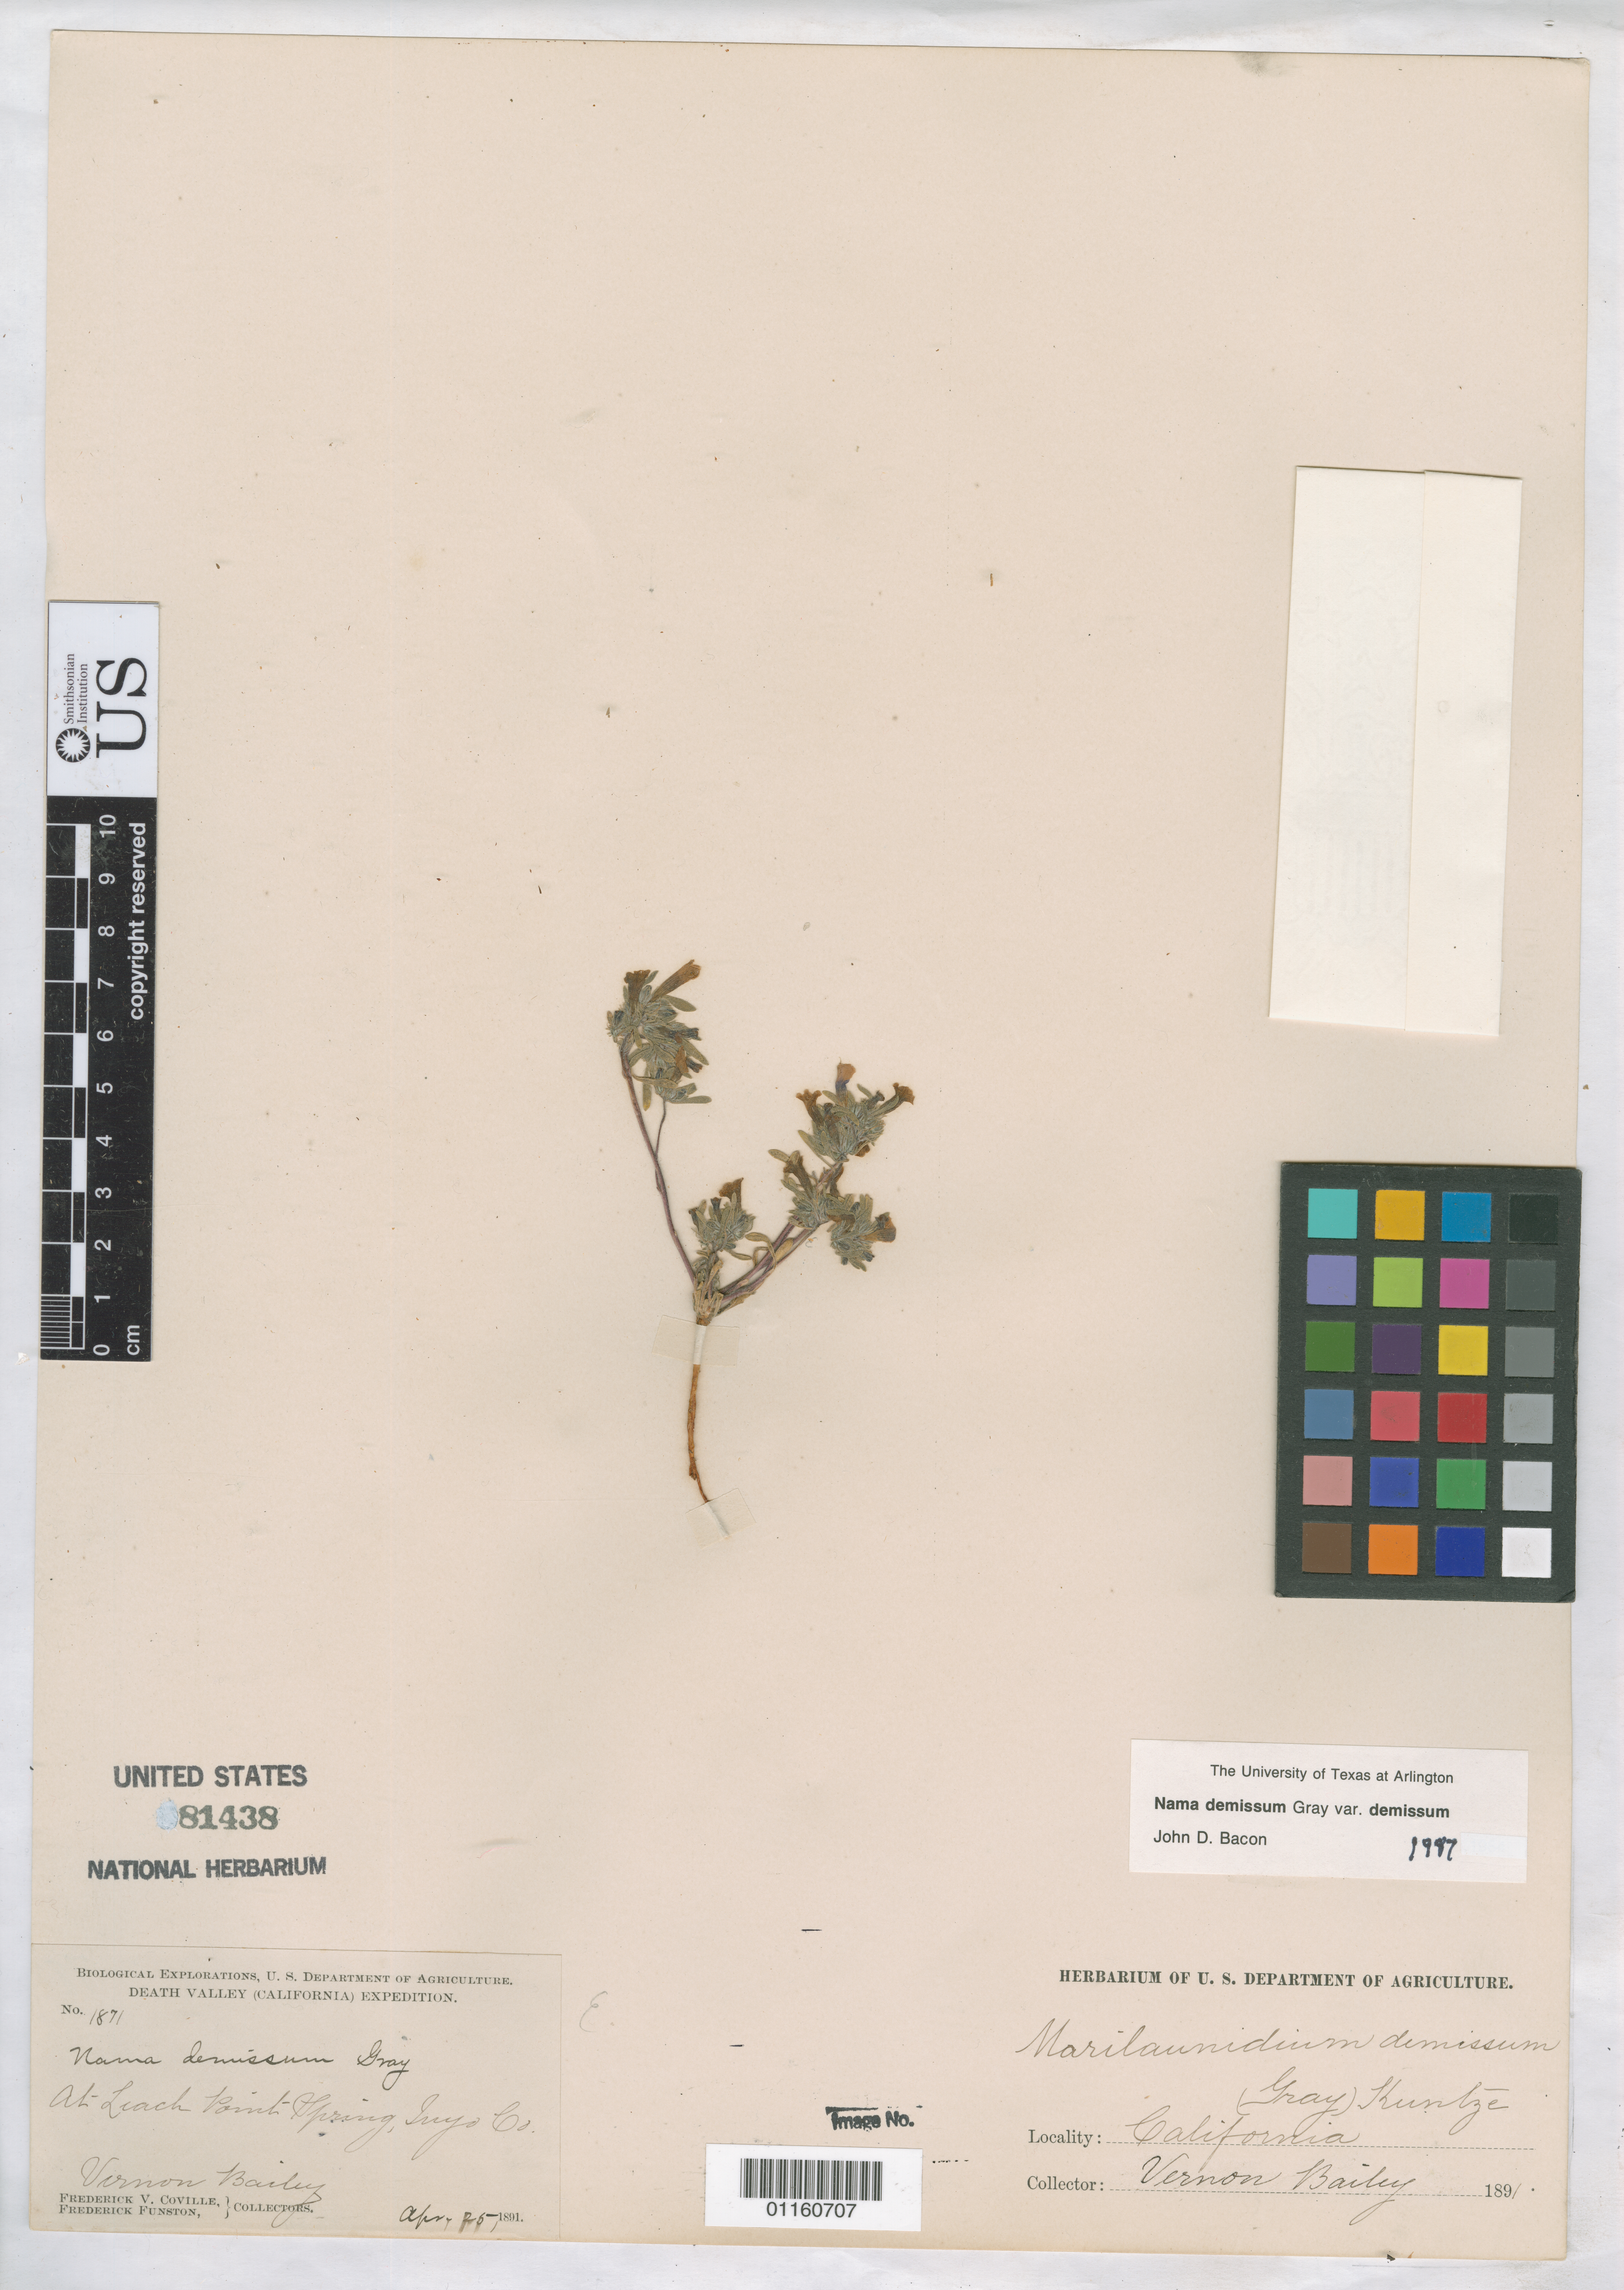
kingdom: Plantae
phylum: Tracheophyta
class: Magnoliopsida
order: Boraginales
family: Namaceae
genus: Nama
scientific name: Nama demissum var. demissum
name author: A. Gray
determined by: Bacon, J. D.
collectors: F. V. Coville, F. Funston & V. O. Bailey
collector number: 1871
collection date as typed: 25 Apr 1891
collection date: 1891-04-25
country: United States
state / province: California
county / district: Inyo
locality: Leach Point Spring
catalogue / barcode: US 81438